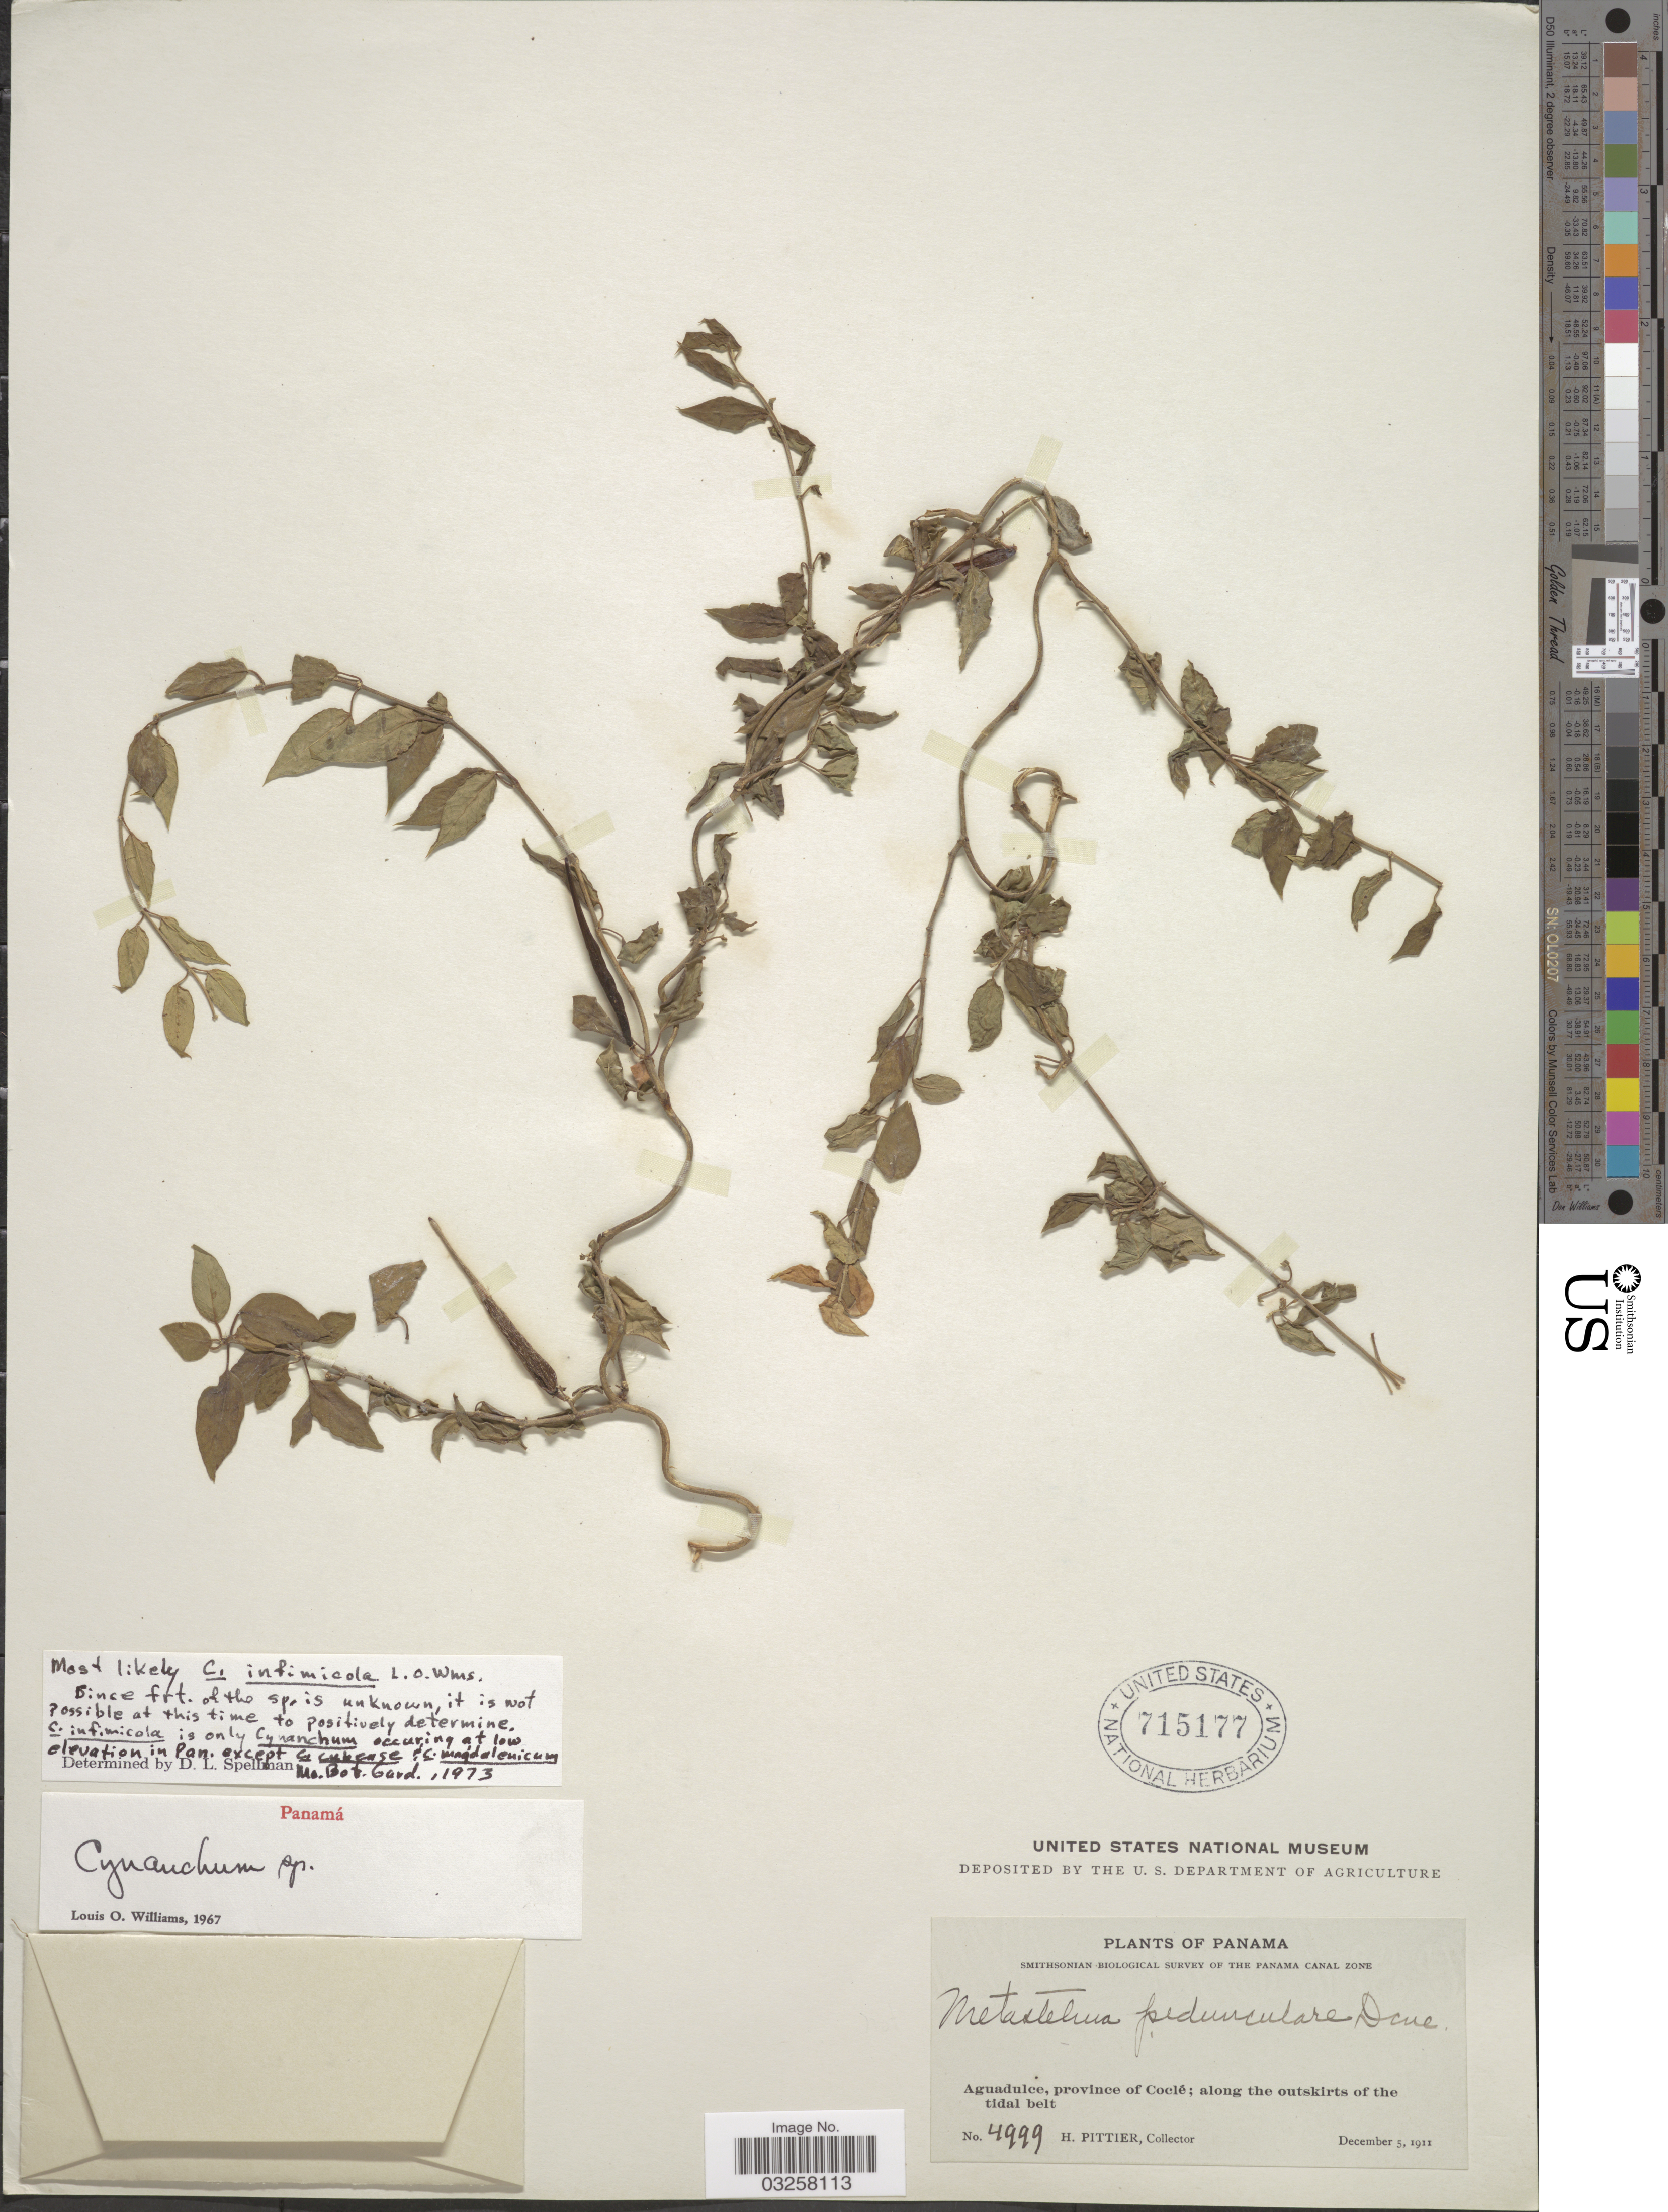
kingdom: Plantae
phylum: Tracheophyta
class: Magnoliopsida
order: Gentianales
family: Apocynaceae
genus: Metastelma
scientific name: Metastelma eliasianum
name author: Dugand G.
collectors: H. F. Pittier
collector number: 4999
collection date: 1911-12-05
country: Panama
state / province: Coclé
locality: Aguadulce, province of Coclé; along the outskirts of the tidal belt.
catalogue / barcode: US 715177